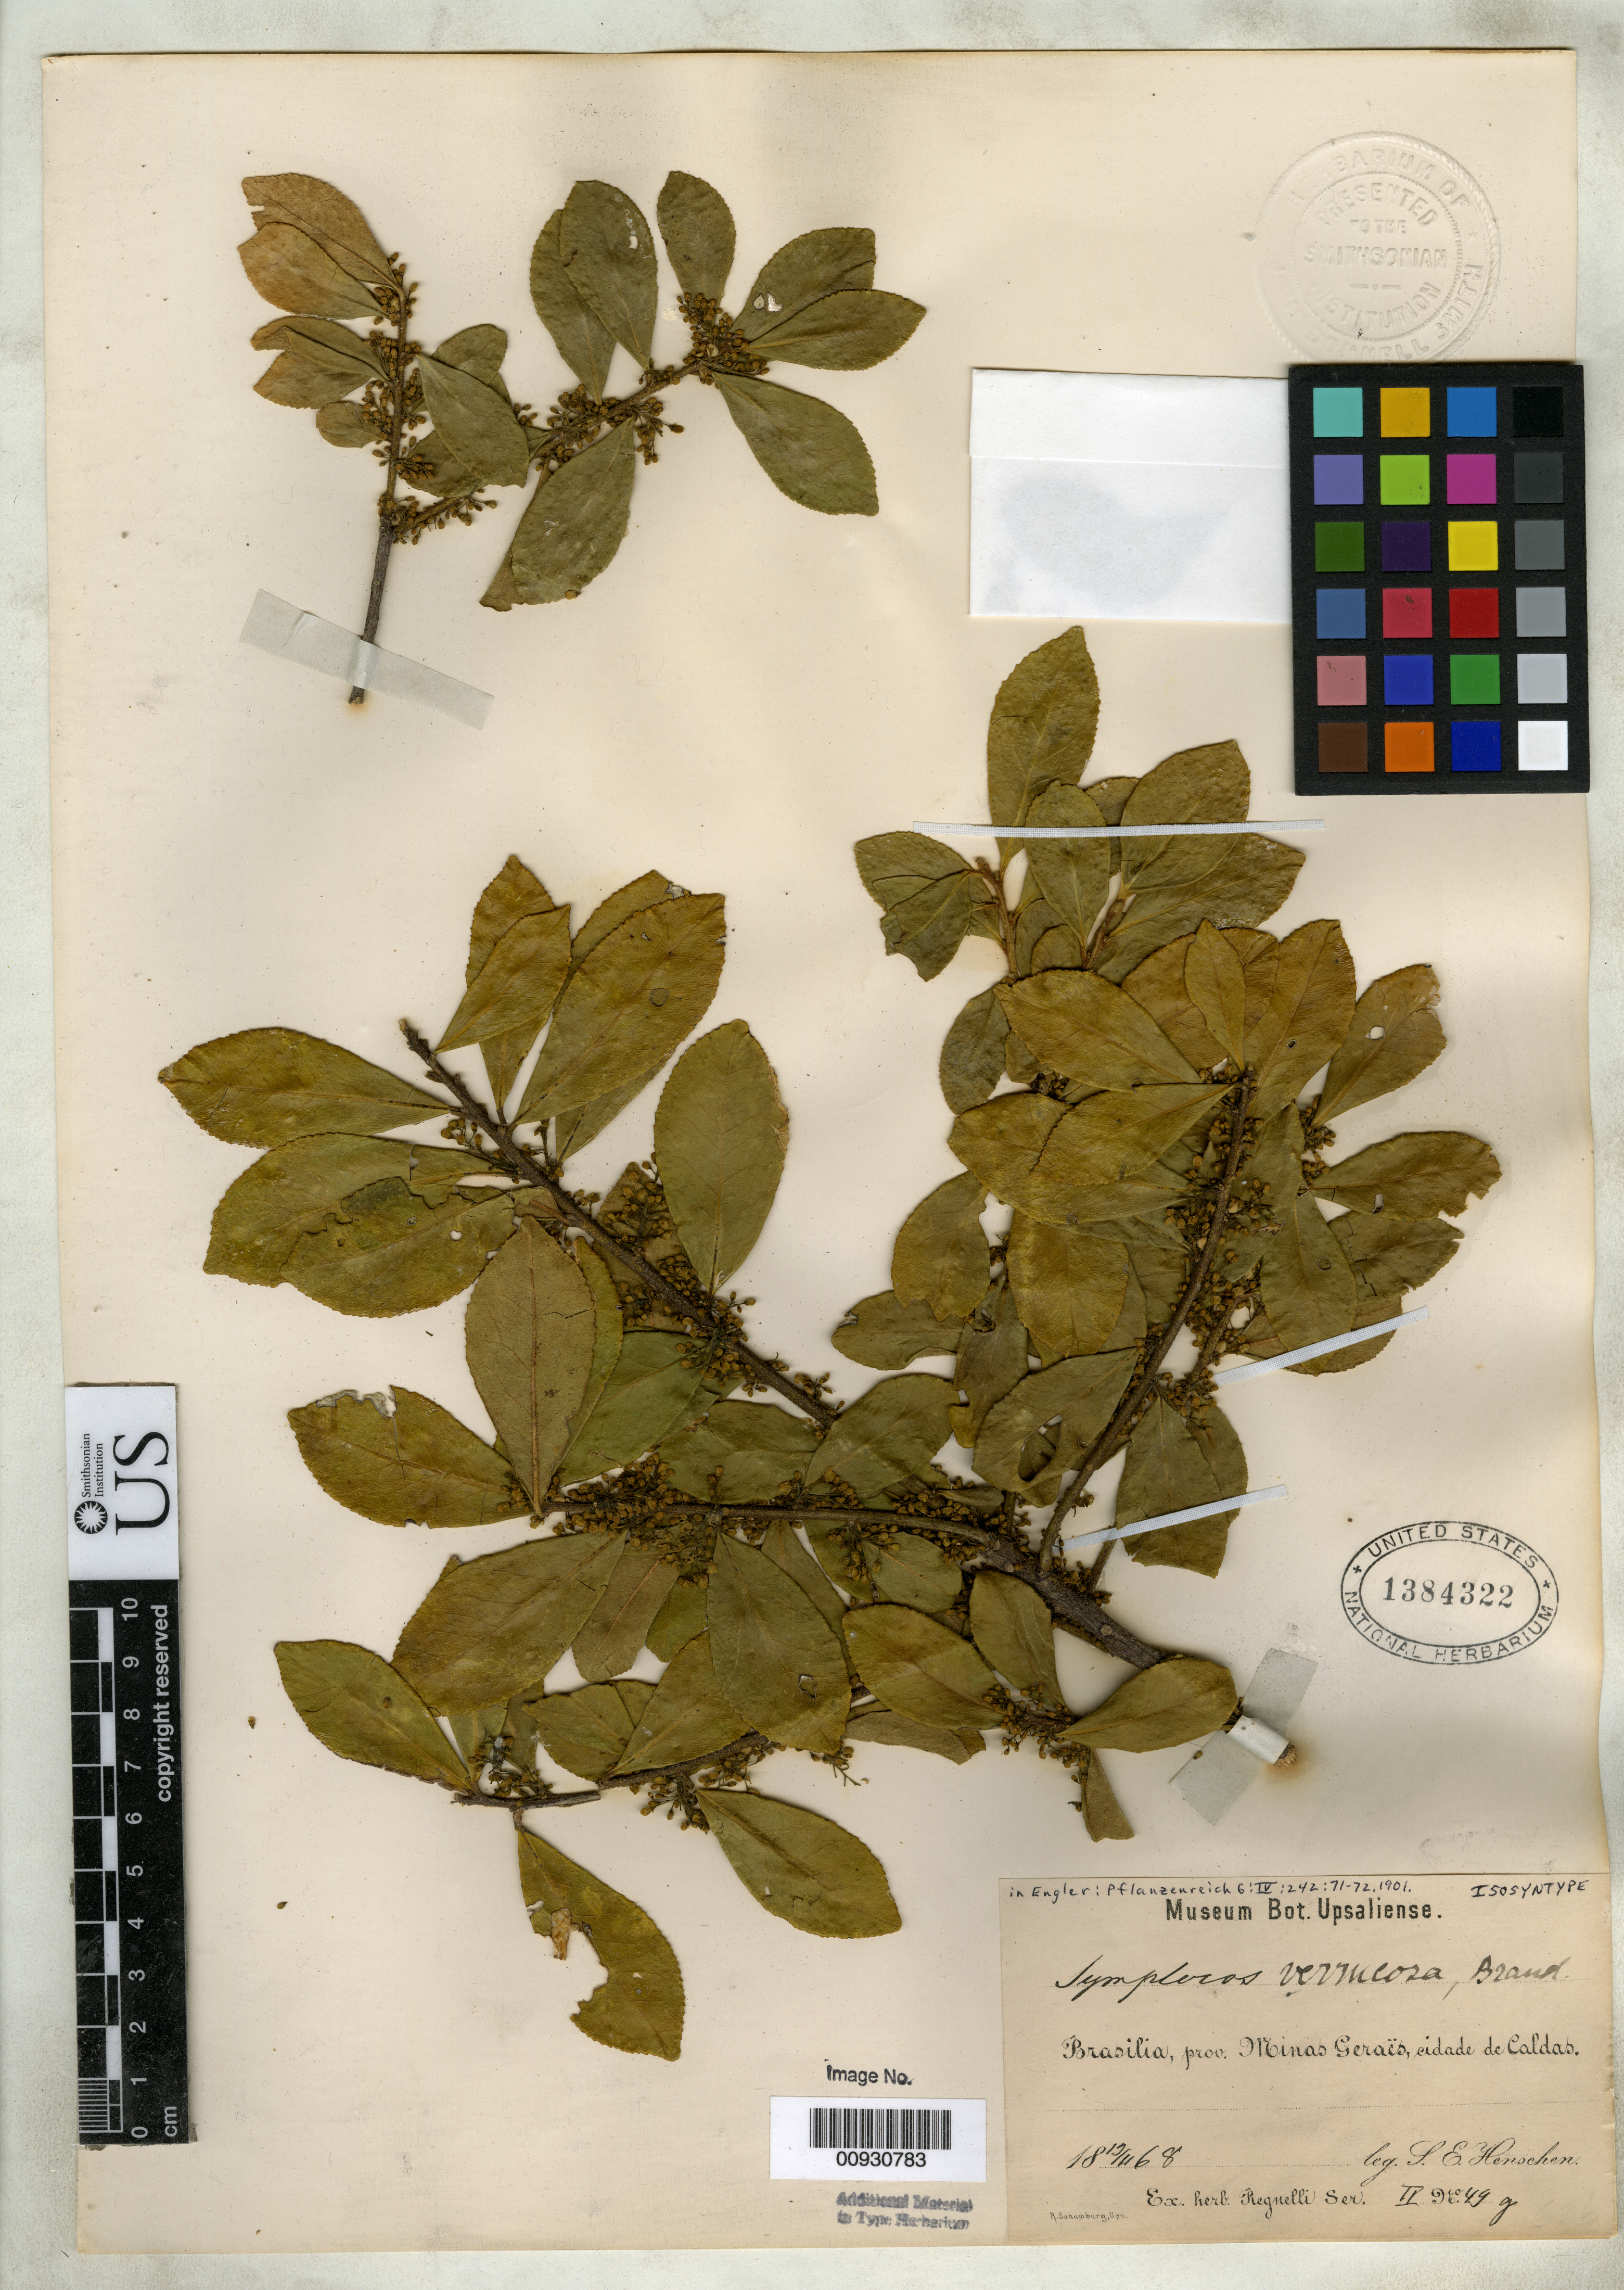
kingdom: Plantae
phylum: Tracheophyta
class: Magnoliopsida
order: Ericales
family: Symplocaceae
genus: Symplocos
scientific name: Symplocos verrucosa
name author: Brand in Engl.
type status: Syntype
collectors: A. F. Regnell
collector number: II 49 G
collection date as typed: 19 Nov 1868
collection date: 1868-11-19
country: Brazil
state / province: Minas Gerais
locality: Caldas.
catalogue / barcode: US 1384322